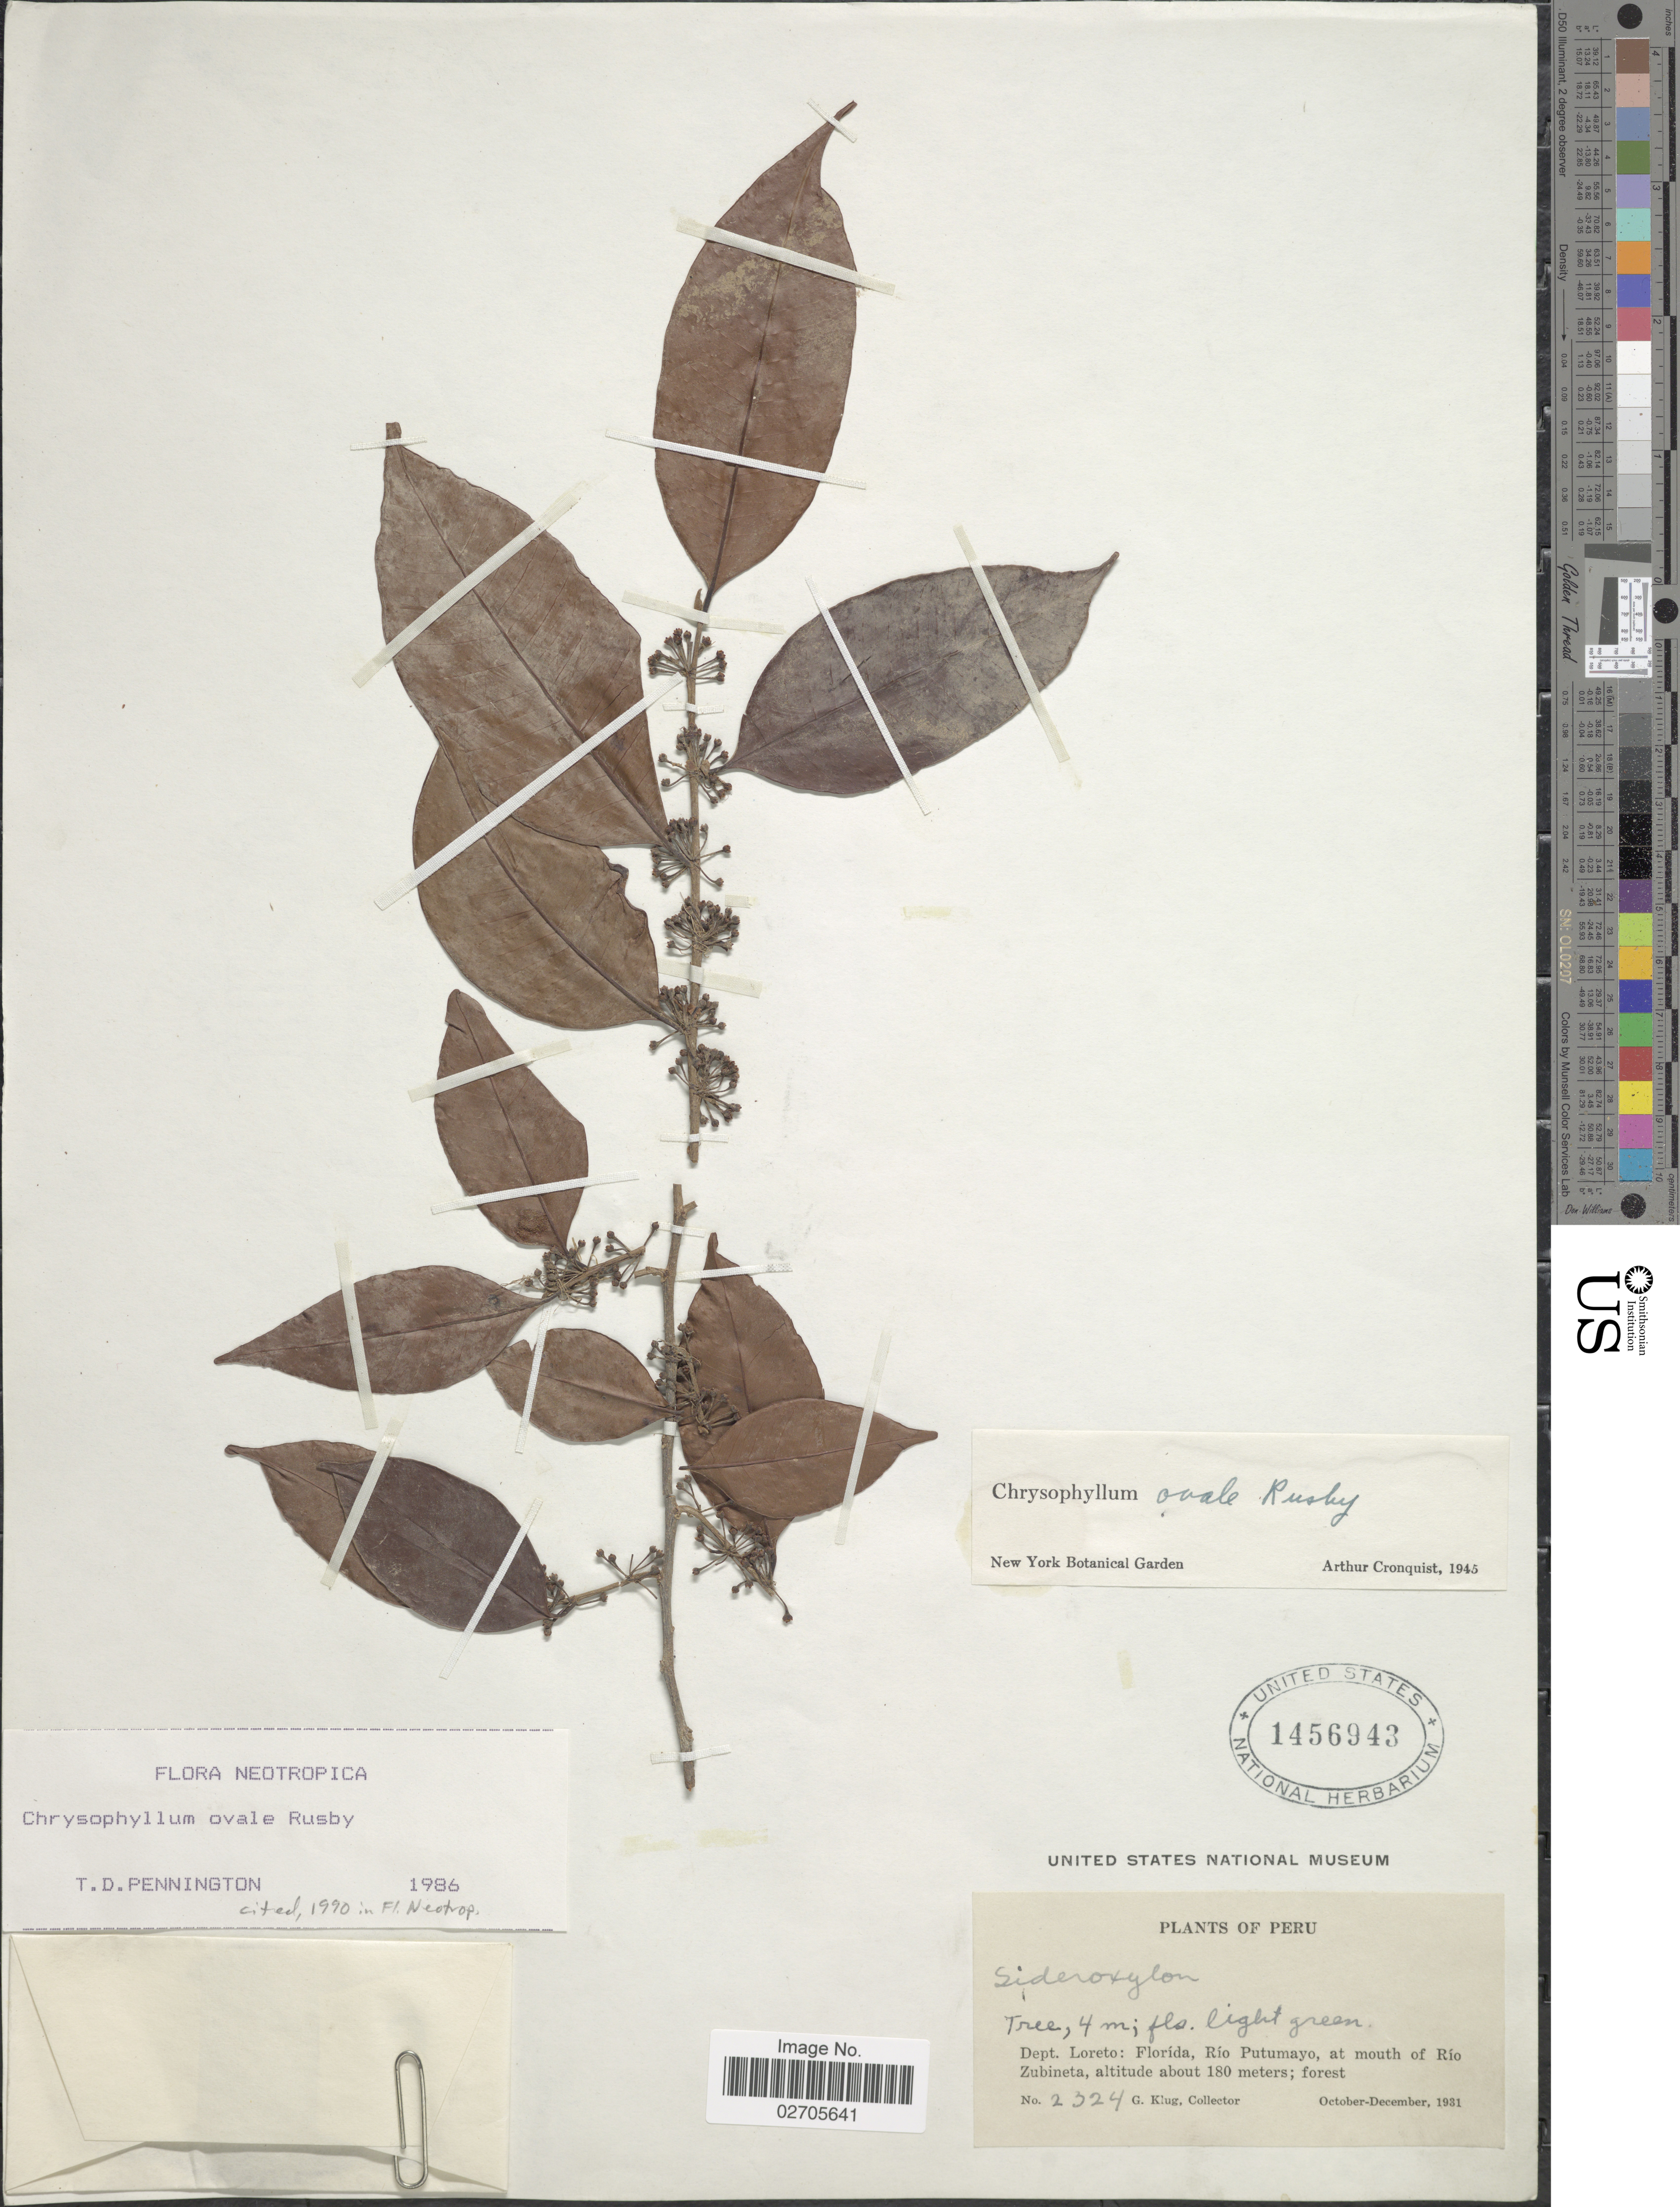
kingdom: Plantae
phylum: Tracheophyta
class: Magnoliopsida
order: Ericales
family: Sapotaceae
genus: Chrysophyllum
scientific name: Chrysophyllum ovale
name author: Rusby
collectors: G. Klug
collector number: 2324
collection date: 1931-10/1931-12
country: Peru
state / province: Loreto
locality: Dept. Loreto: Florida, Río Putumayo, at mouth of Río Zubineta; forest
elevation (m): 180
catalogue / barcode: US 1456943